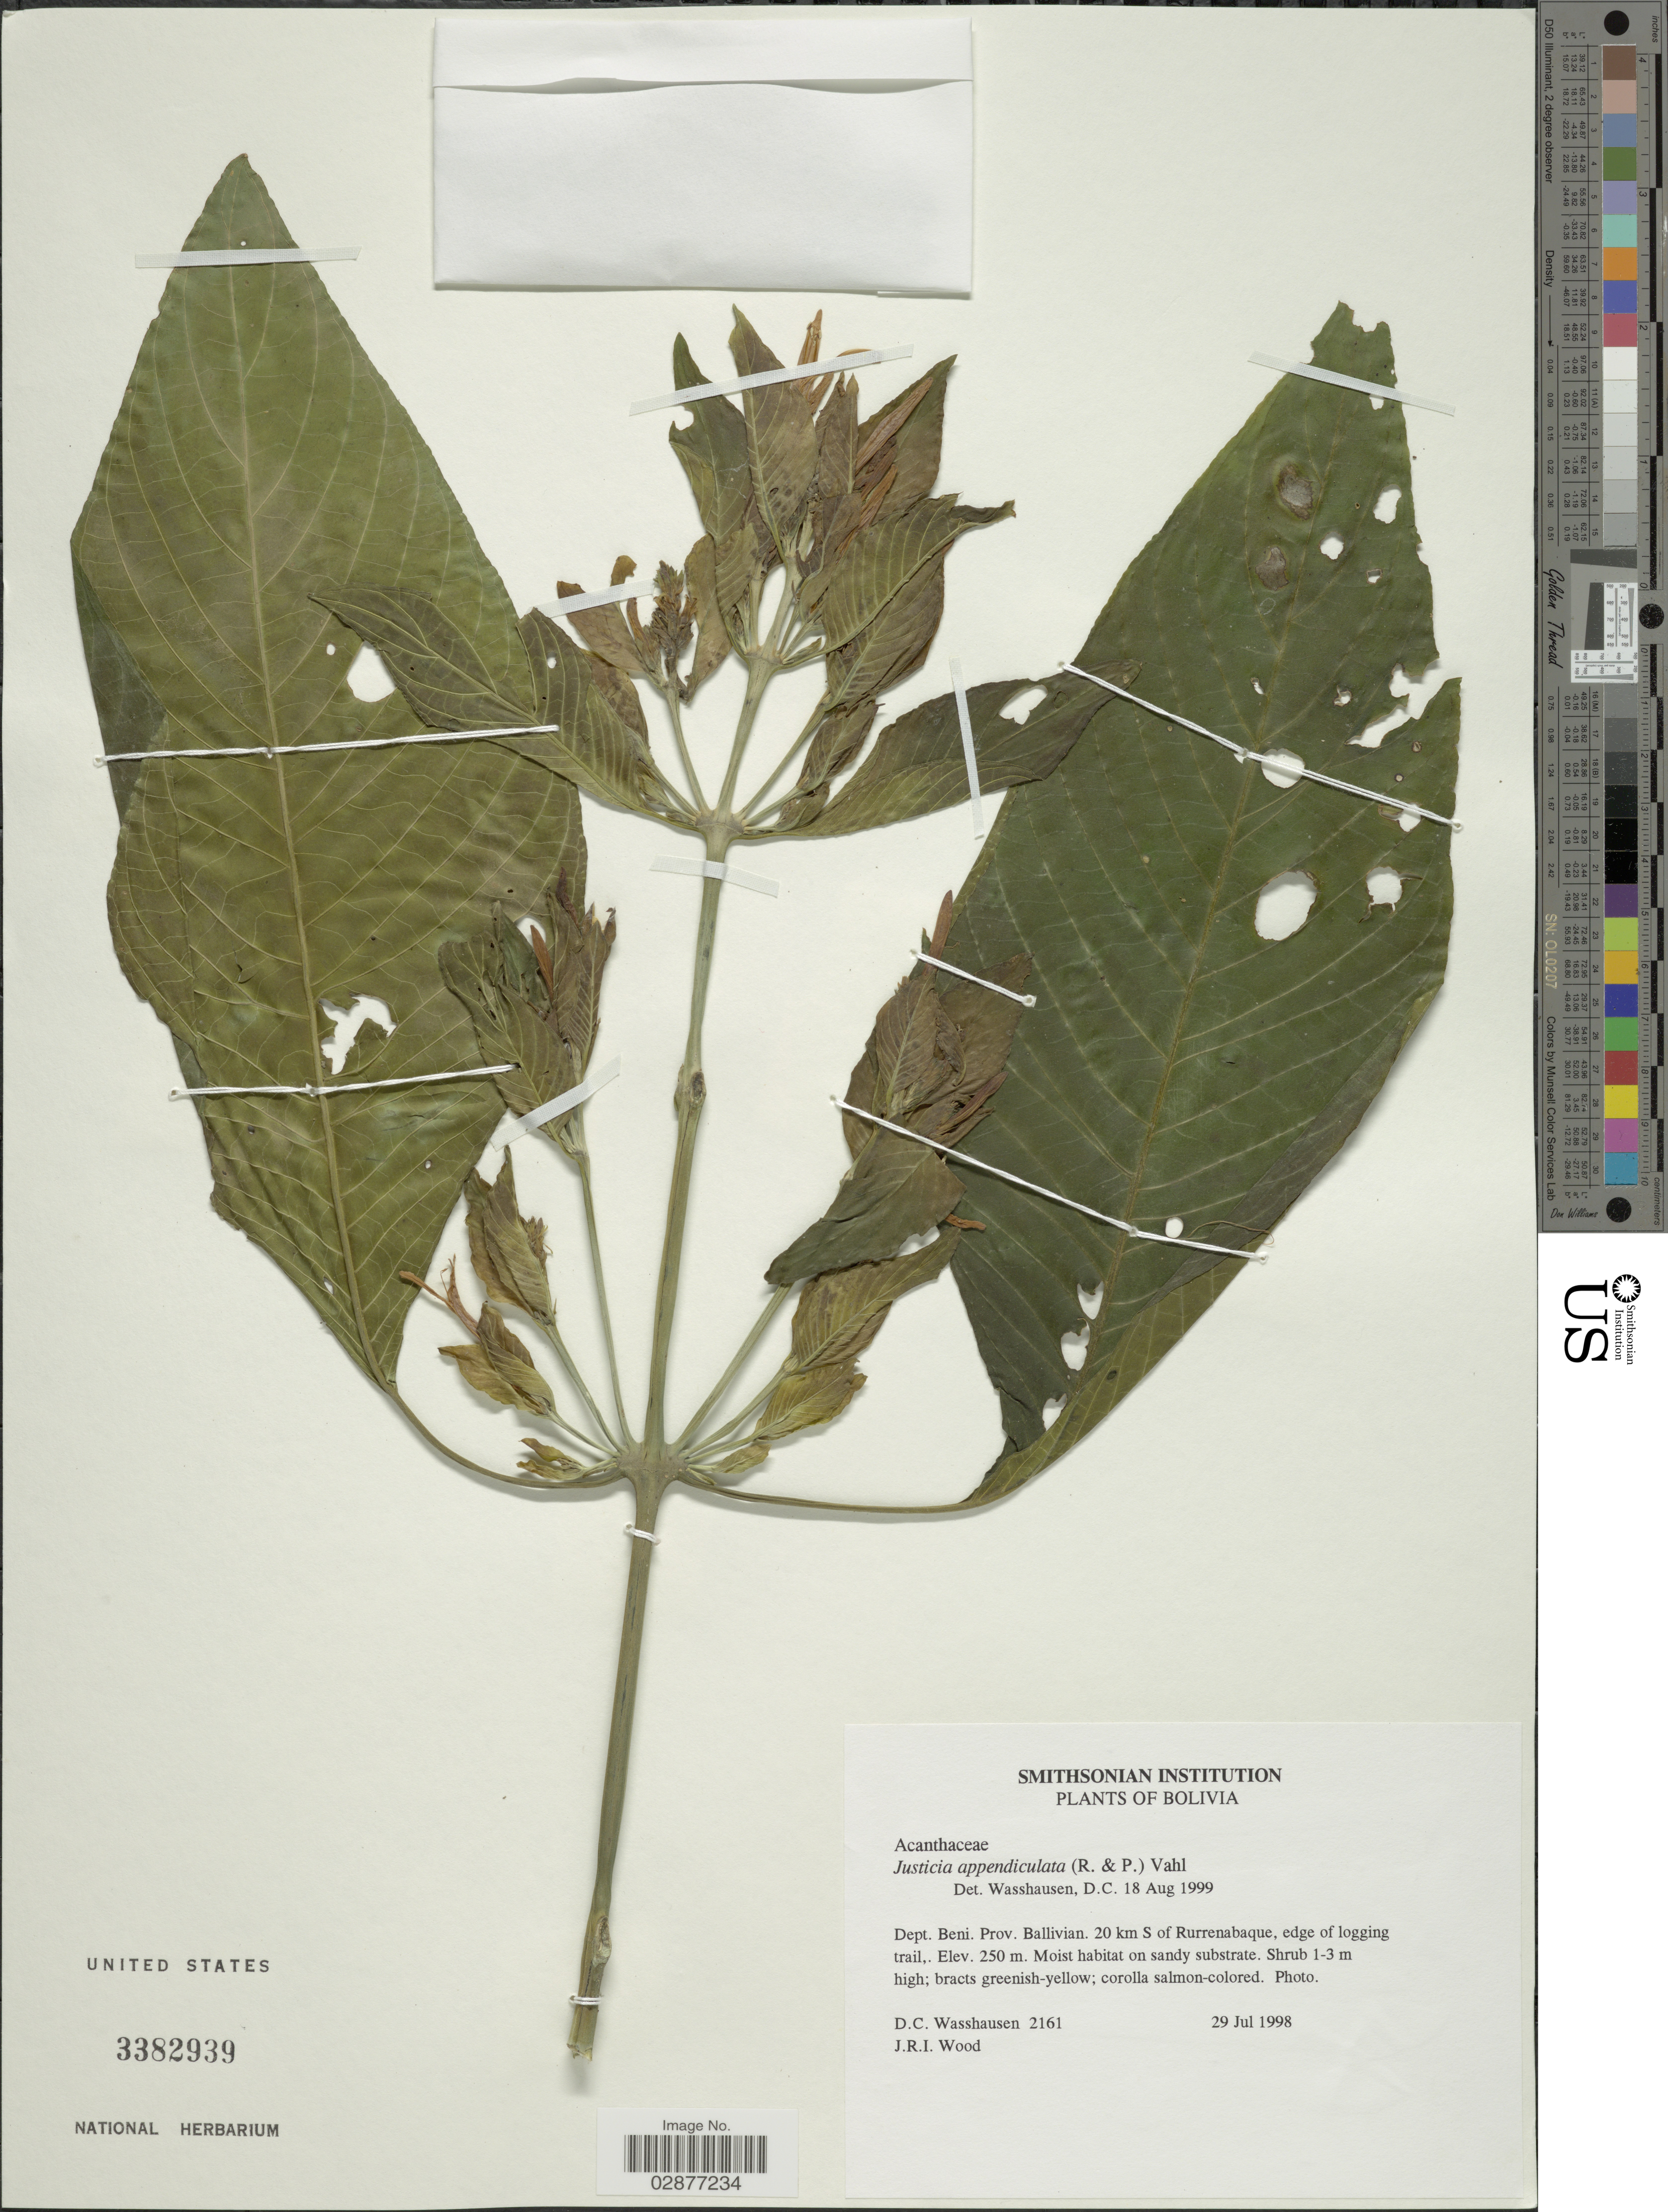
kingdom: Plantae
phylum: Tracheophyta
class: Magnoliopsida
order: Lamiales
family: Acanthaceae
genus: Justicia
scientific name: Justicia appendiculata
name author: (Ruiz & Pav.) Vahl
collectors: D. C. Wasshausen & J. R. I. Wood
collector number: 2161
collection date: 1998-07-29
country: Bolivia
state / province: Beni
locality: Dept. Beni. Prov. Ballivian. 20 km S of Rurrenabaque.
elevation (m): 250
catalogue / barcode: US 3382939